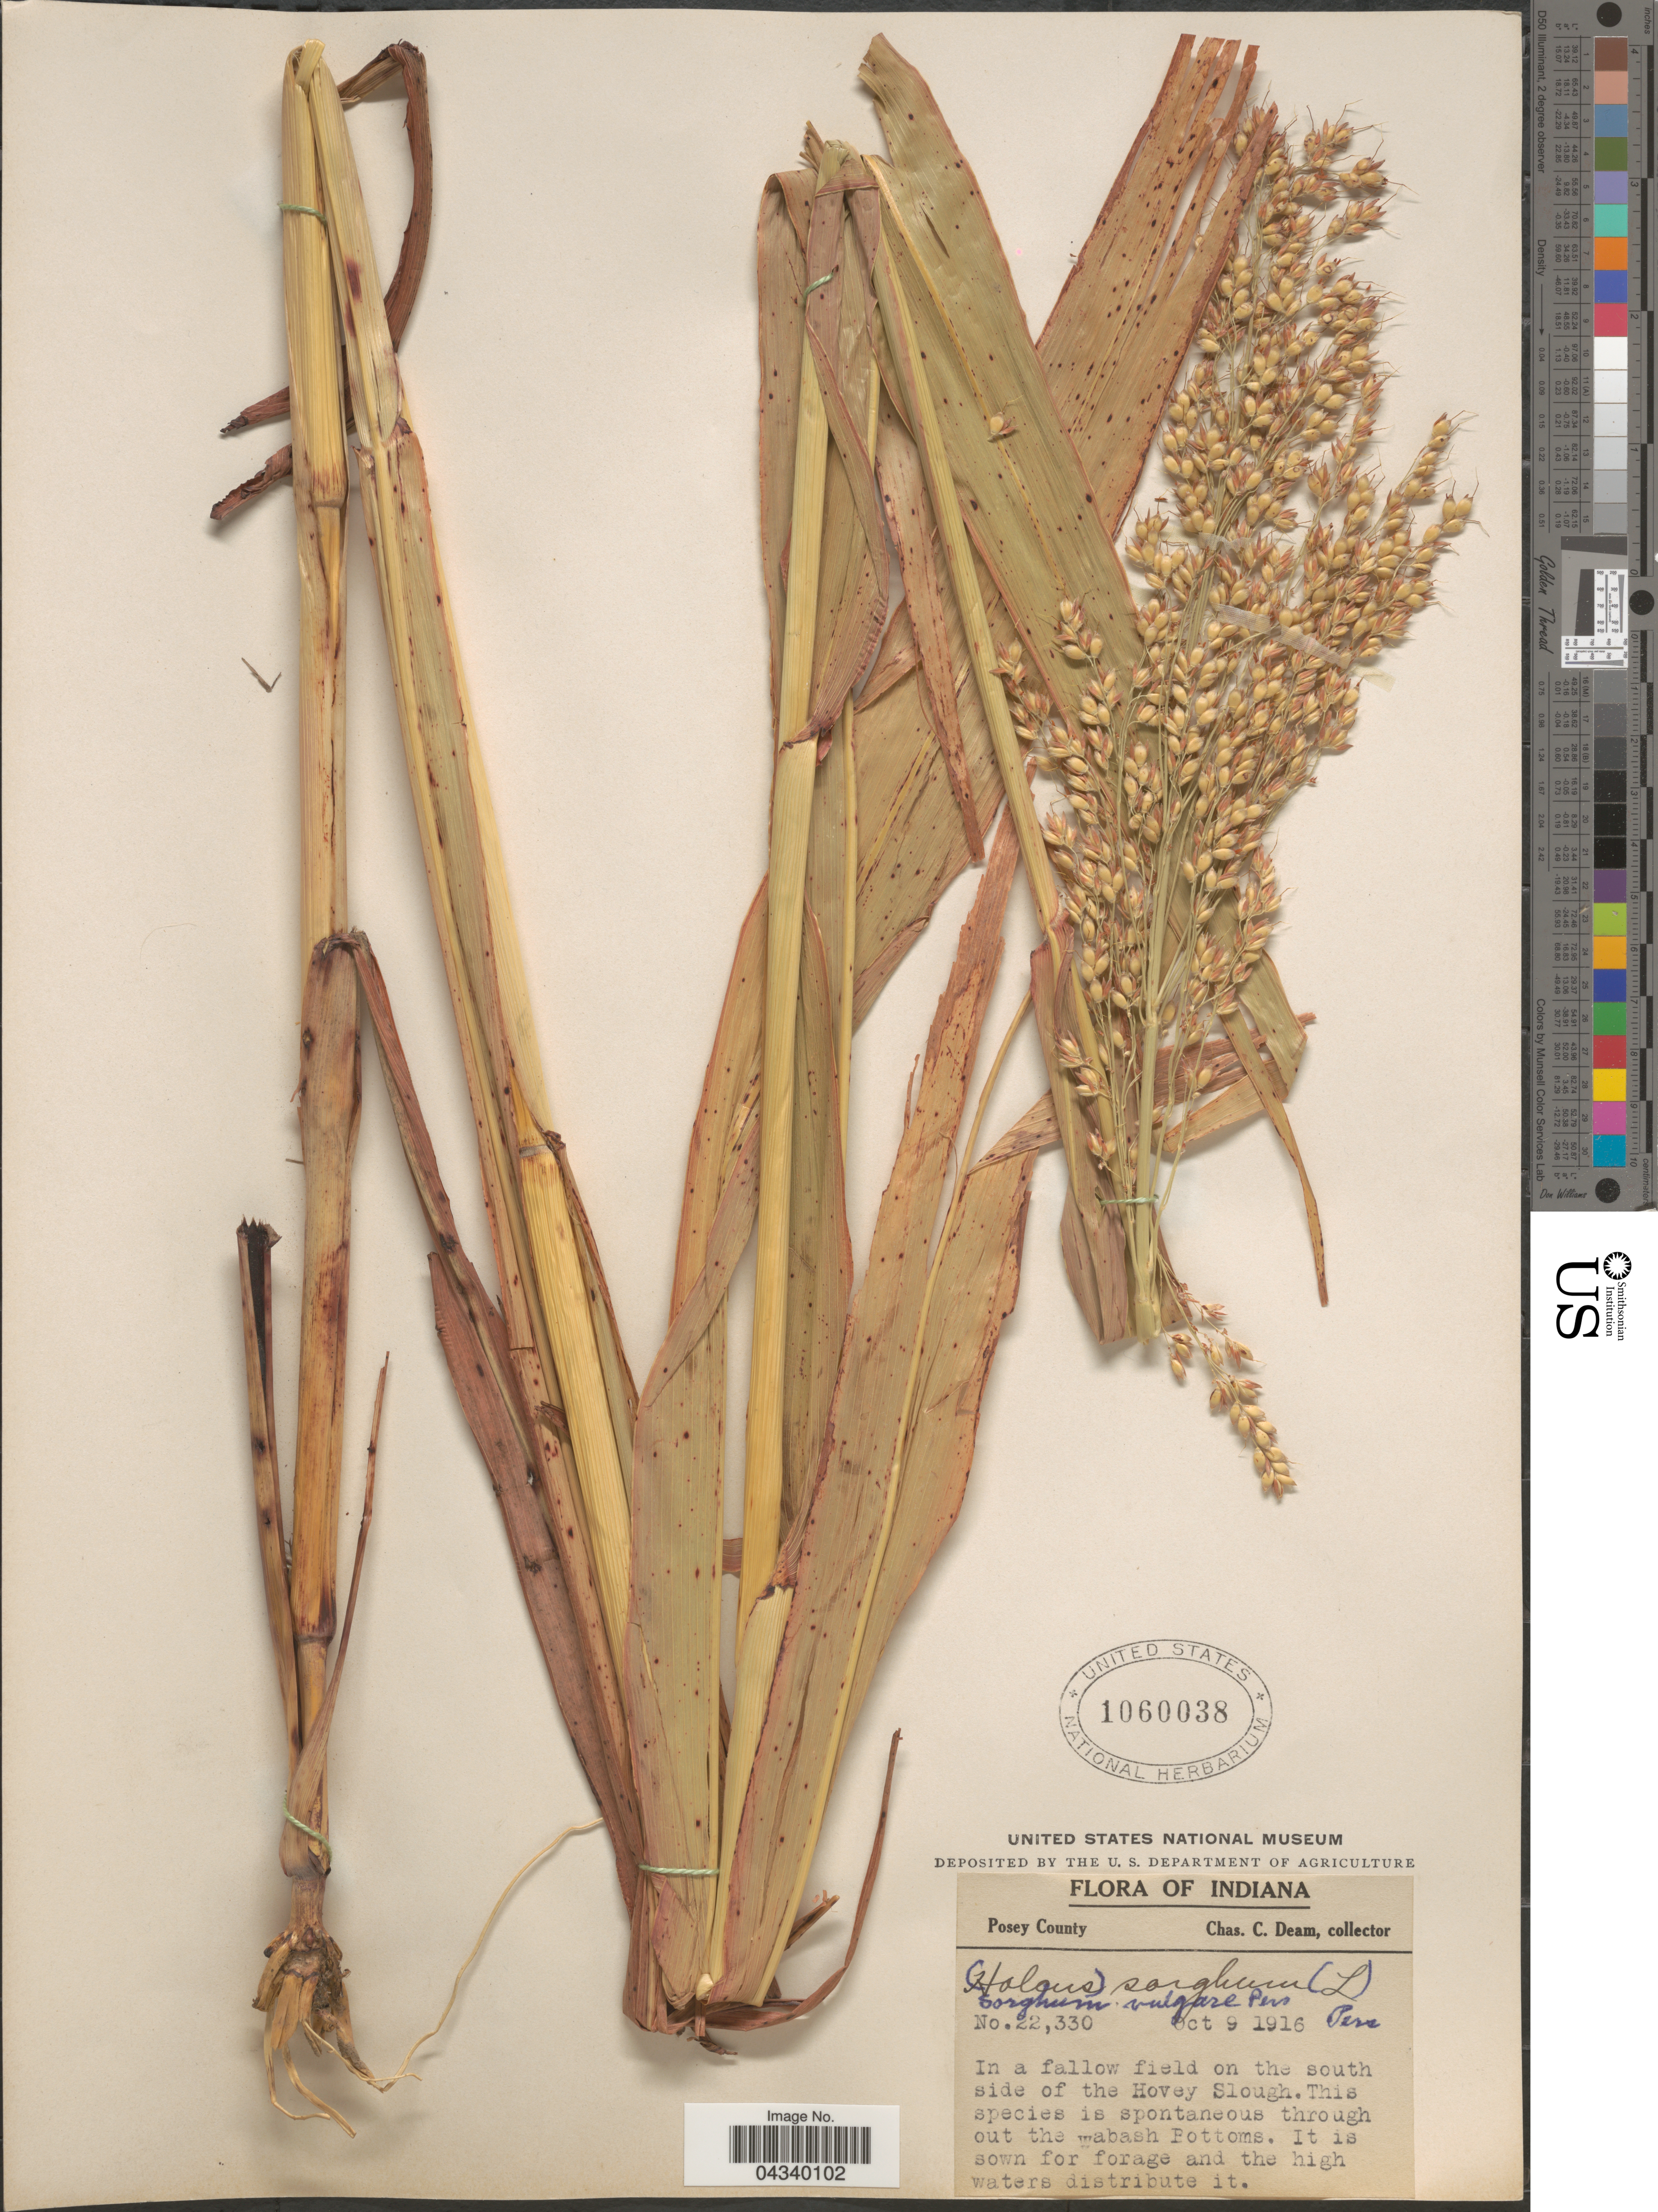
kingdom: Plantae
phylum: Tracheophyta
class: Liliopsida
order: Poales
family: Poaceae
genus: Sorghum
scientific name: Sorghum halepense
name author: (L.) Pers.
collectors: C. C. Deam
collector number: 22330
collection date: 1916-10-09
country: United States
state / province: Indiana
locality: Posey County. In a fallow field on the south side of the Hovey Slough.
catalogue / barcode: US 1060038